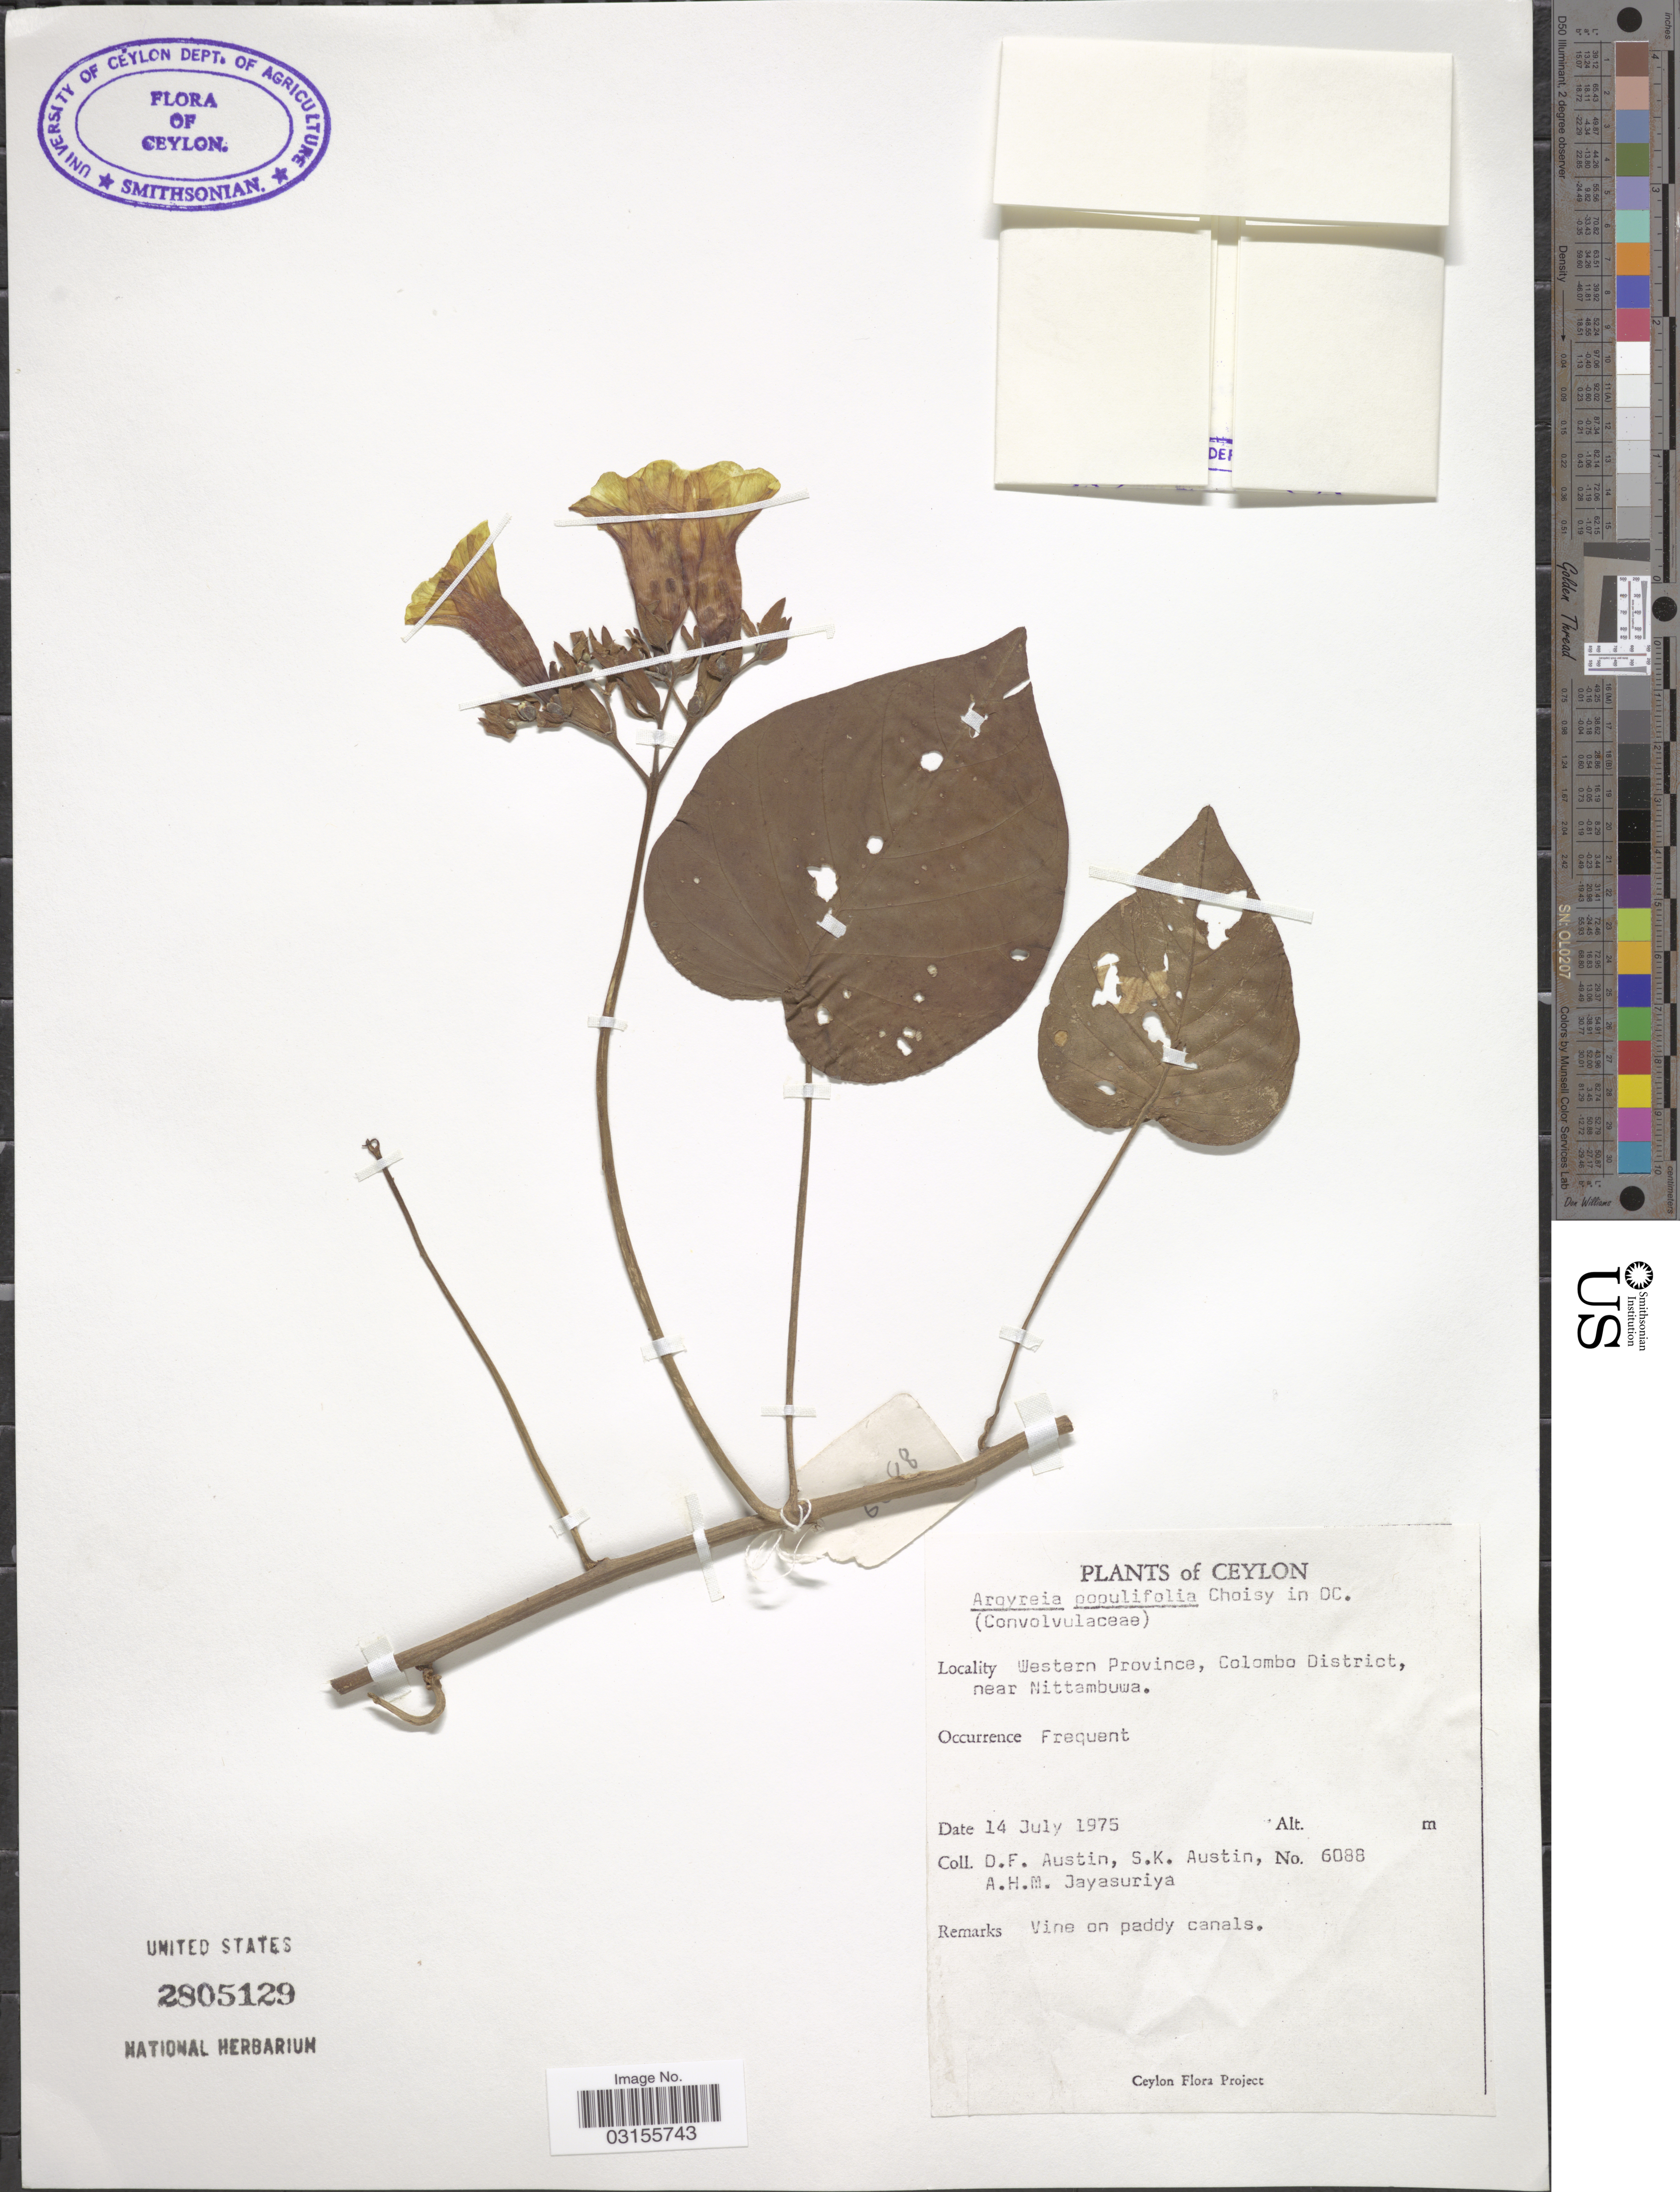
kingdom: Plantae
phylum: Tracheophyta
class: Magnoliopsida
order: Solanales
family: Convolvulaceae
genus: Argyreia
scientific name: Argyreia populifolia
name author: Choisy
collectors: D. Austin, S. Austin & A. H. Jayasuriya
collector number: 6088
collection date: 1975-07-14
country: Sri Lanka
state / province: Western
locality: Ceylon. Colombo District, near Nittambuwa.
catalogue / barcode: US 2805129